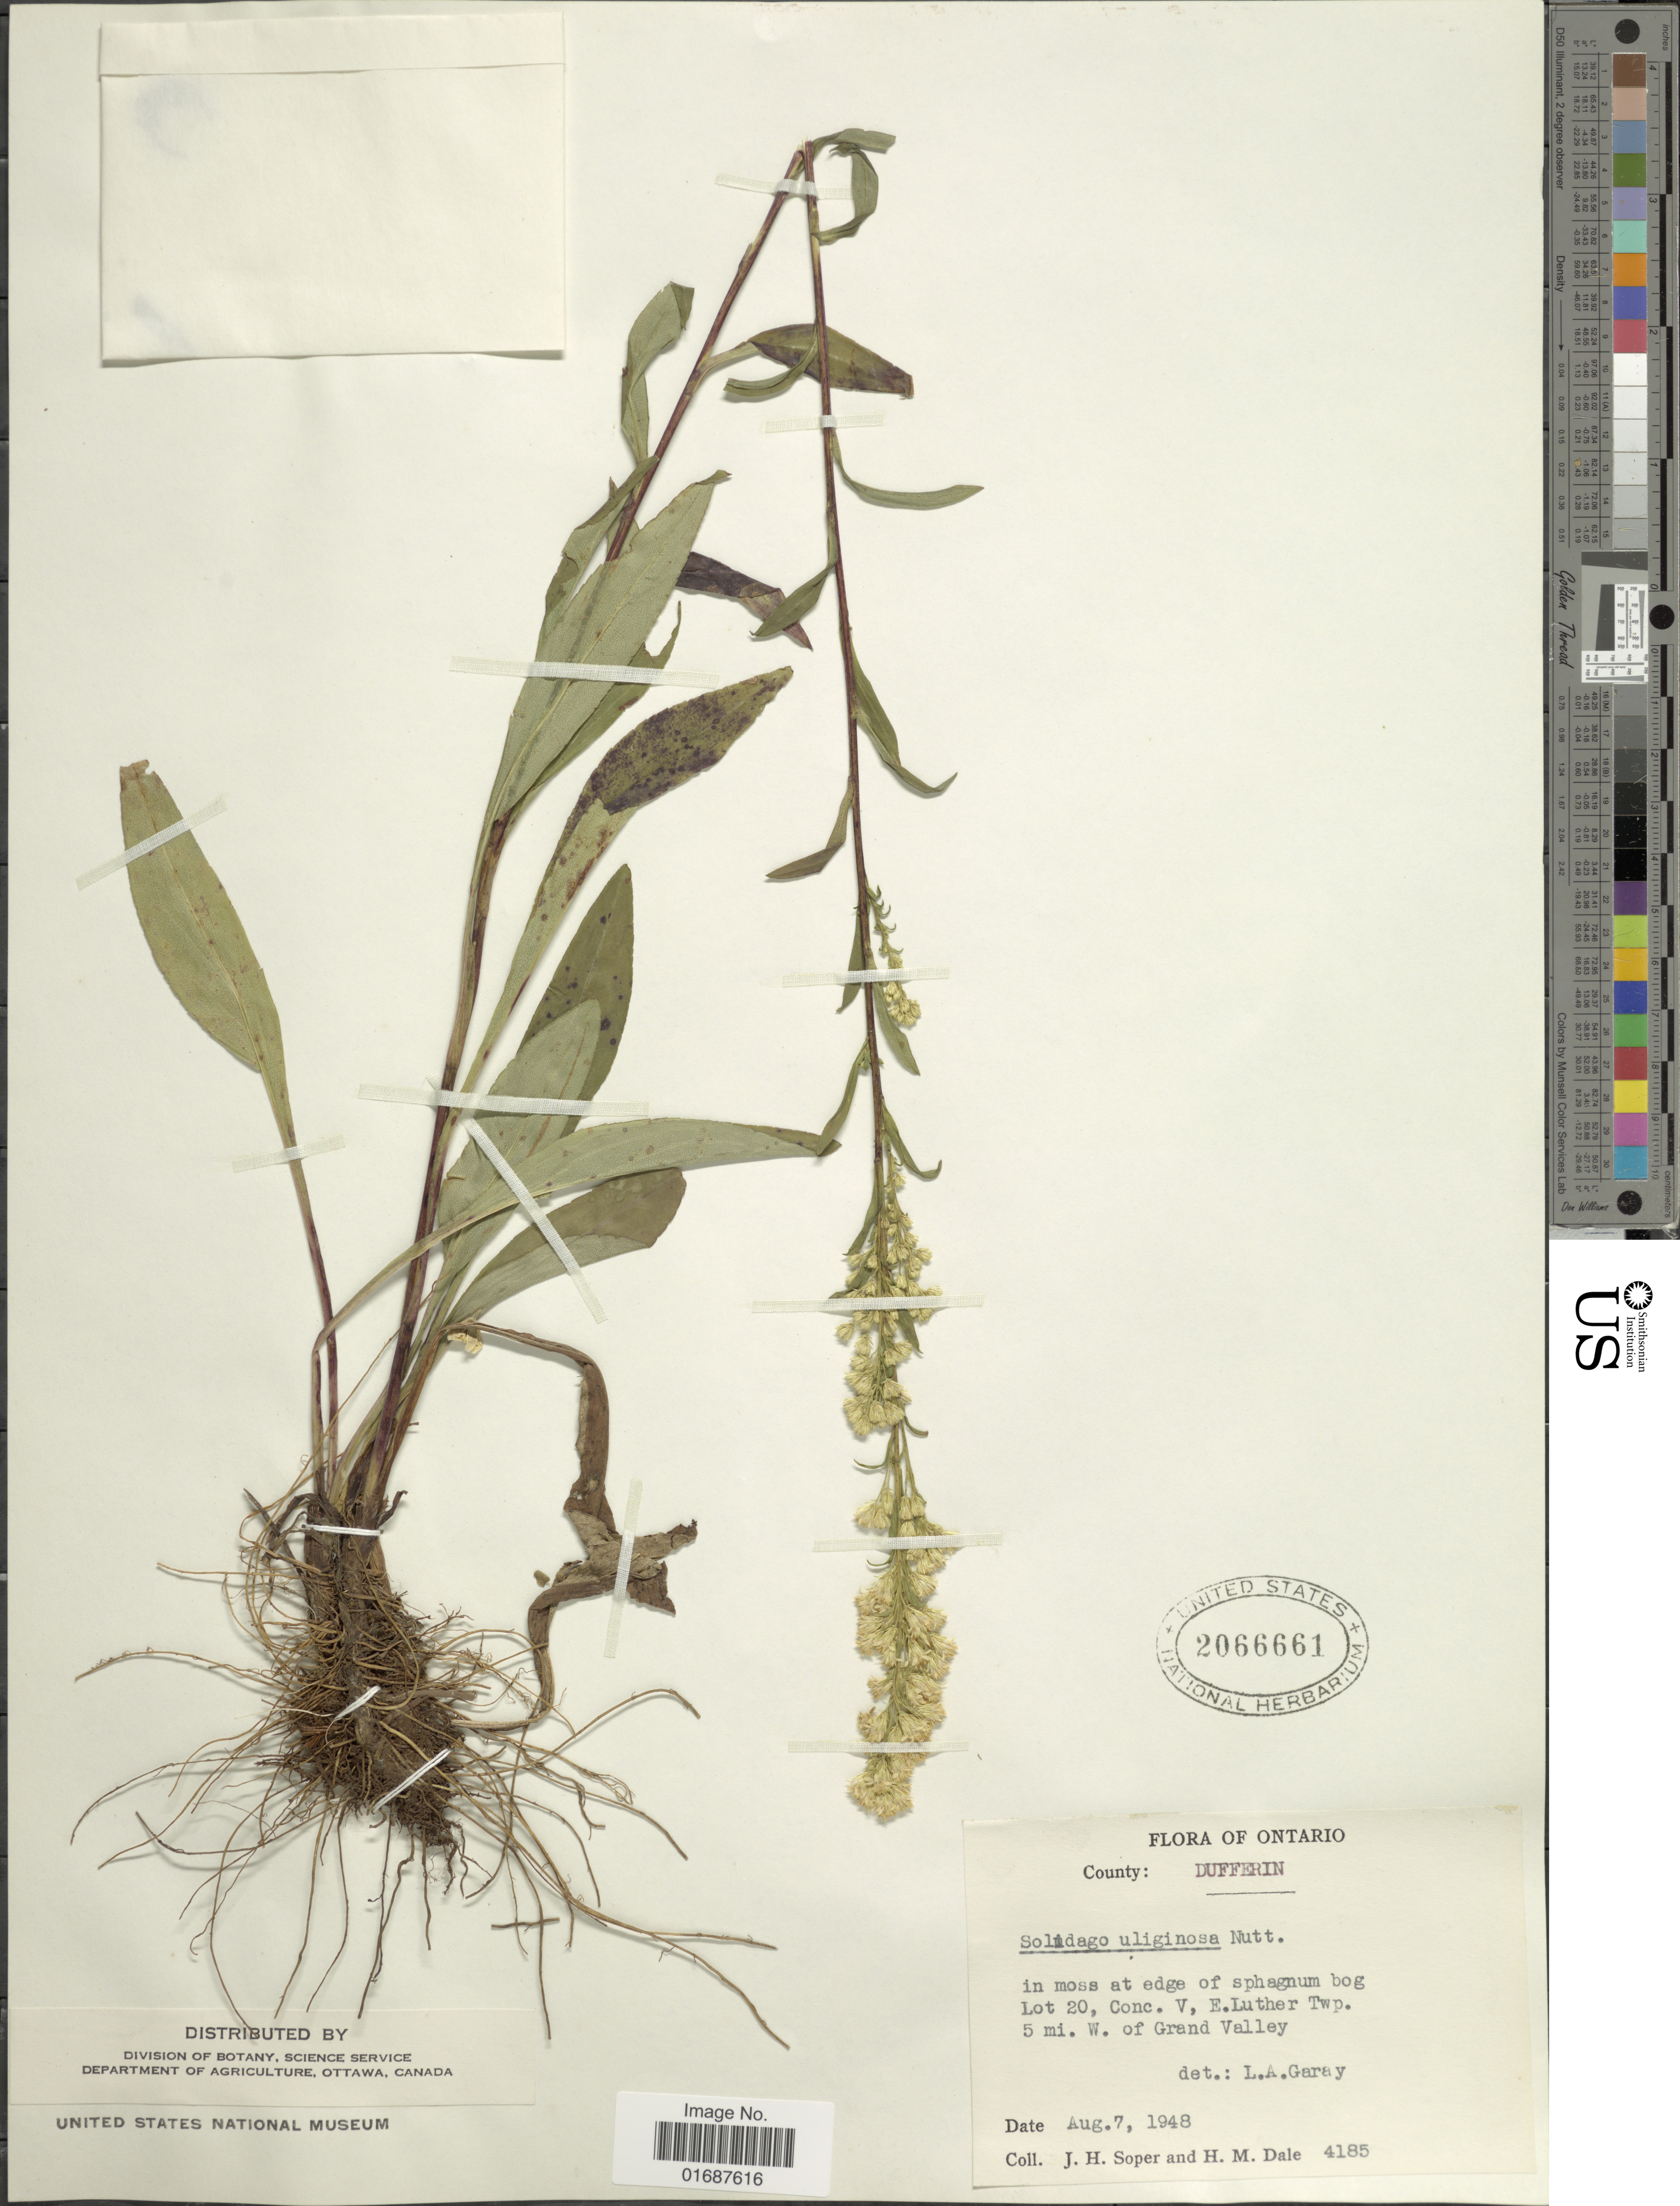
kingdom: Plantae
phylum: Tracheophyta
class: Magnoliopsida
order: Asterales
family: Asteraceae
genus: Solidago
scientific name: Solidago uliginosa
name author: Nutt.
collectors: J. H. Soper & H. M. Dale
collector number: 4185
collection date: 1948-08-07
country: Canada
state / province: Ontario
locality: County: Dufferin. Lot 20, Conc. V, E. Luther Twp. 5 mi. W. of Grand Valley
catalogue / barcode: US 2066661